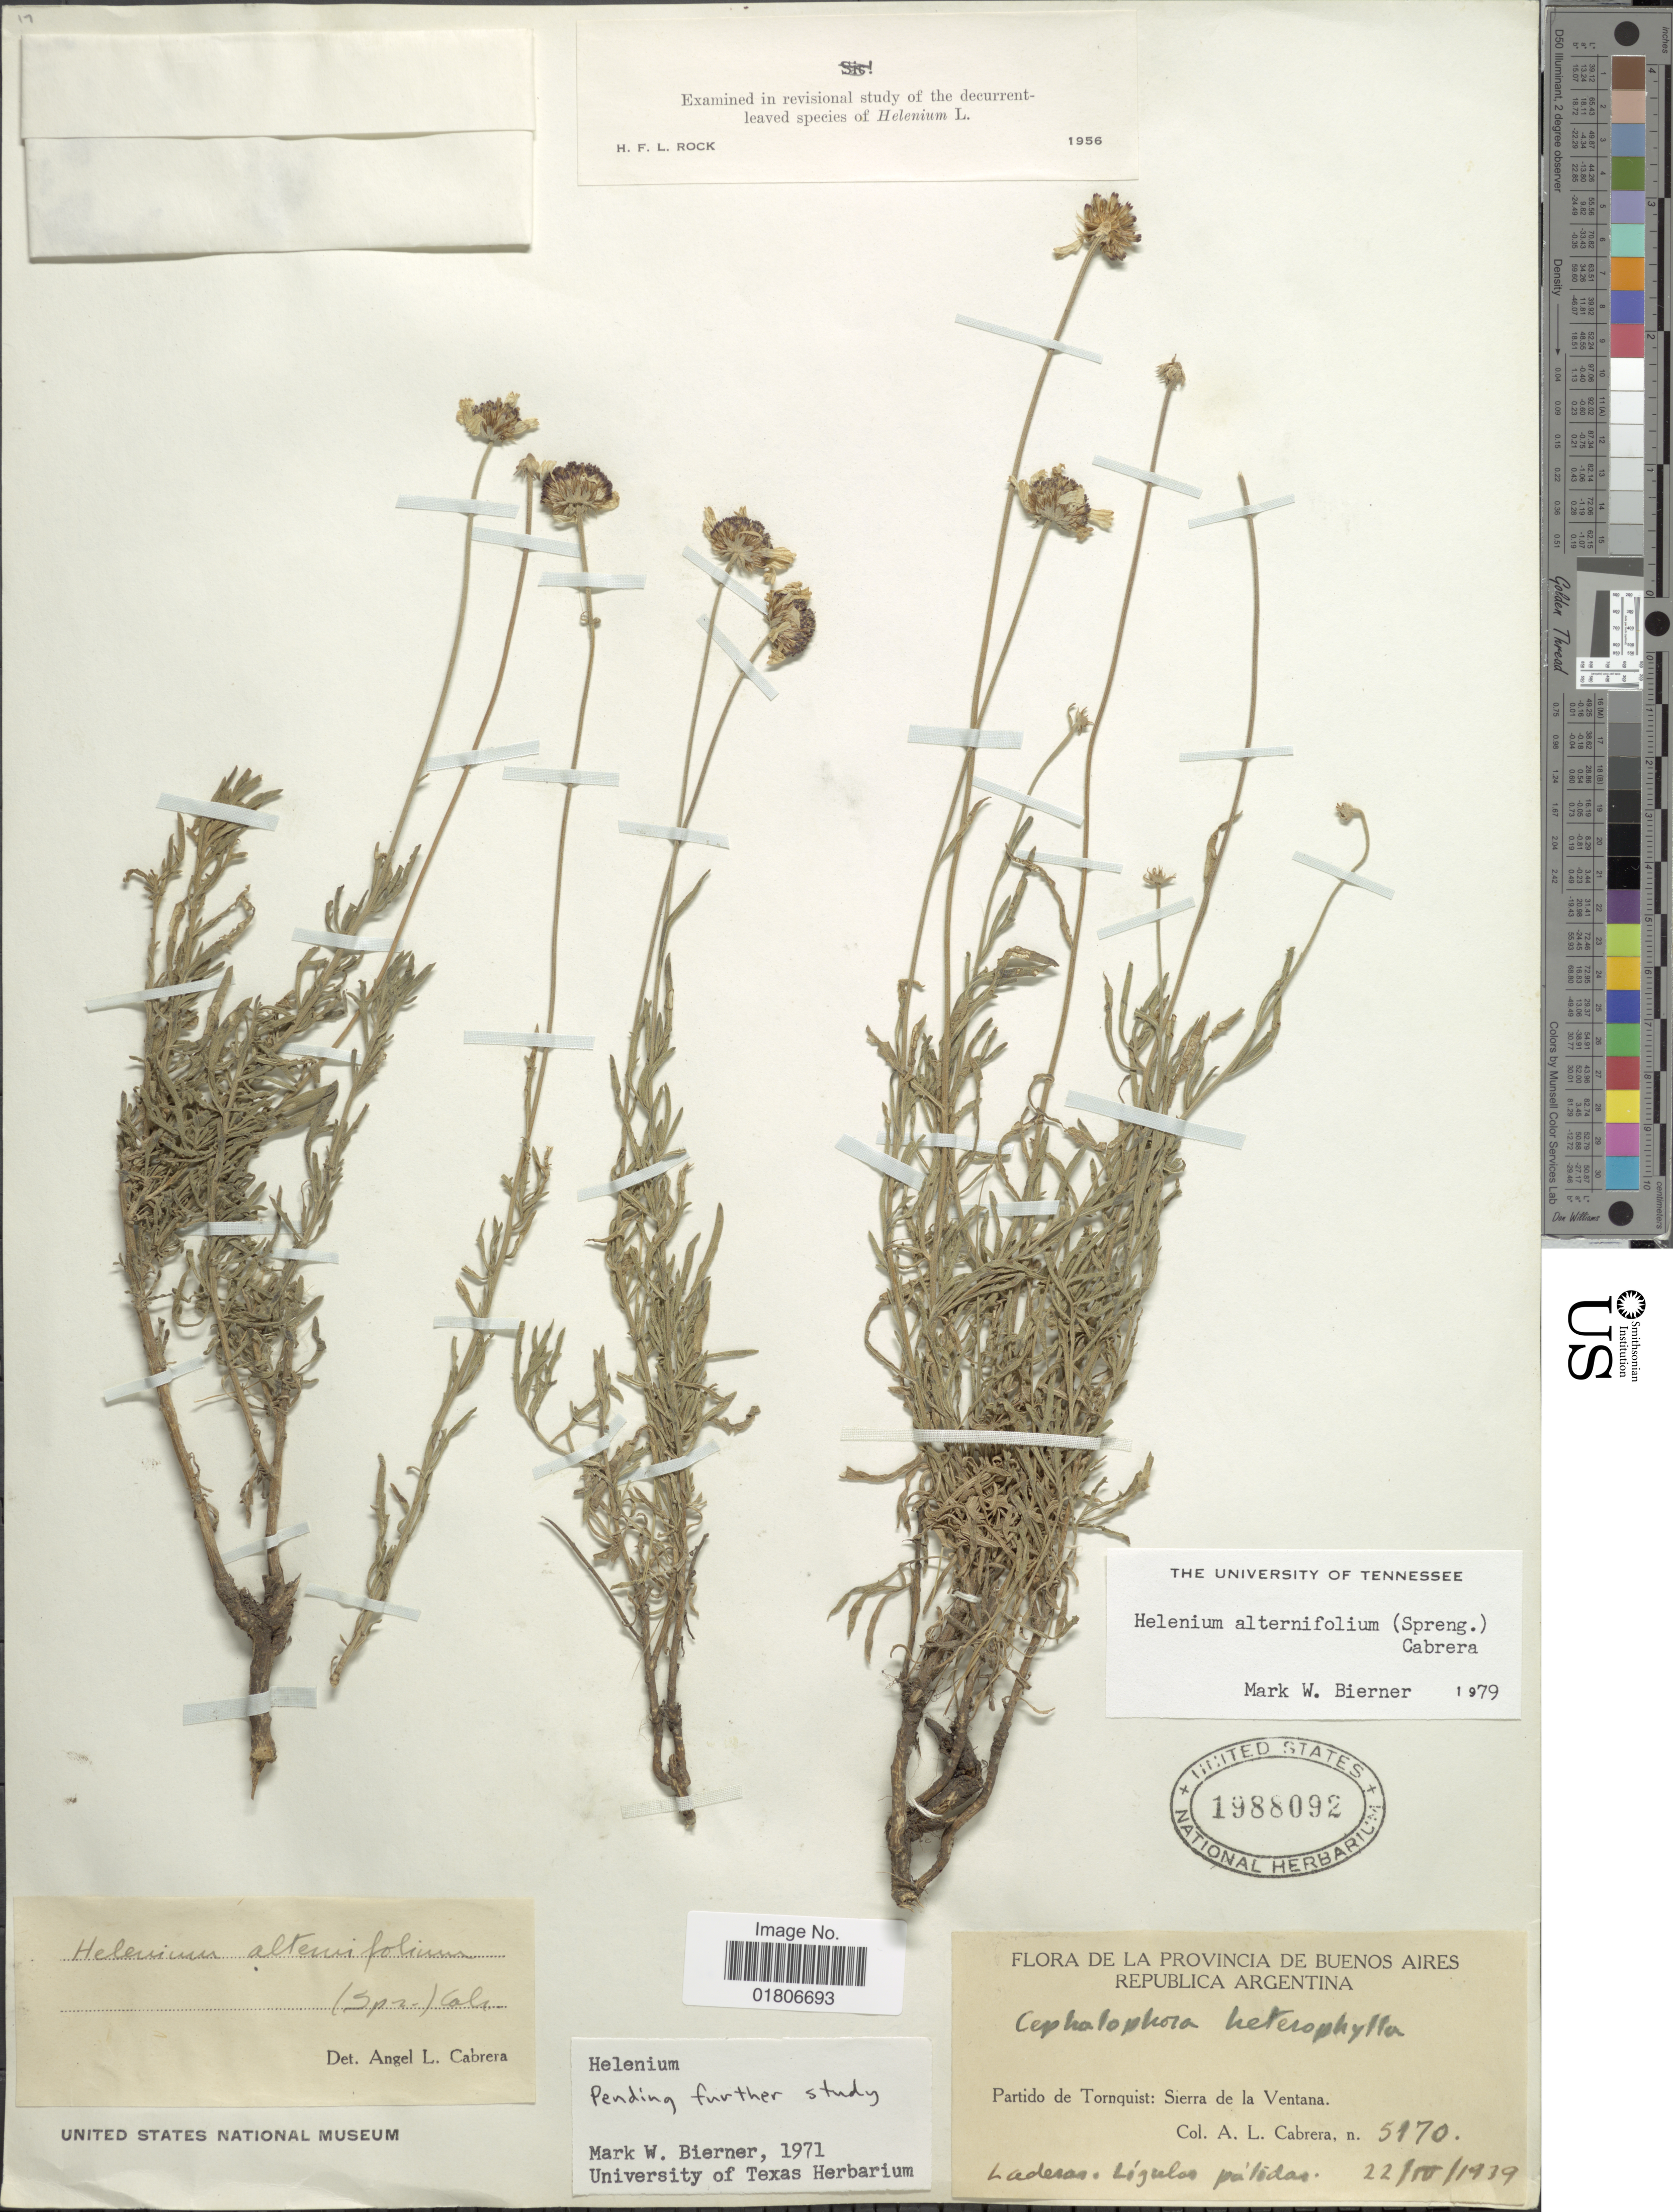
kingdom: Plantae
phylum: Tracheophyta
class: Magnoliopsida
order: Asterales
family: Asteraceae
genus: Helenium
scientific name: Helenium alternifolium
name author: (Spreng.) Cabrera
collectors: A. L. Cabrera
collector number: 5170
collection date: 1939-10-22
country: Argentina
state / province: Buenos Aires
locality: Partido de Tornquist: Sierra de la Ventana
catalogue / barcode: US 1988092